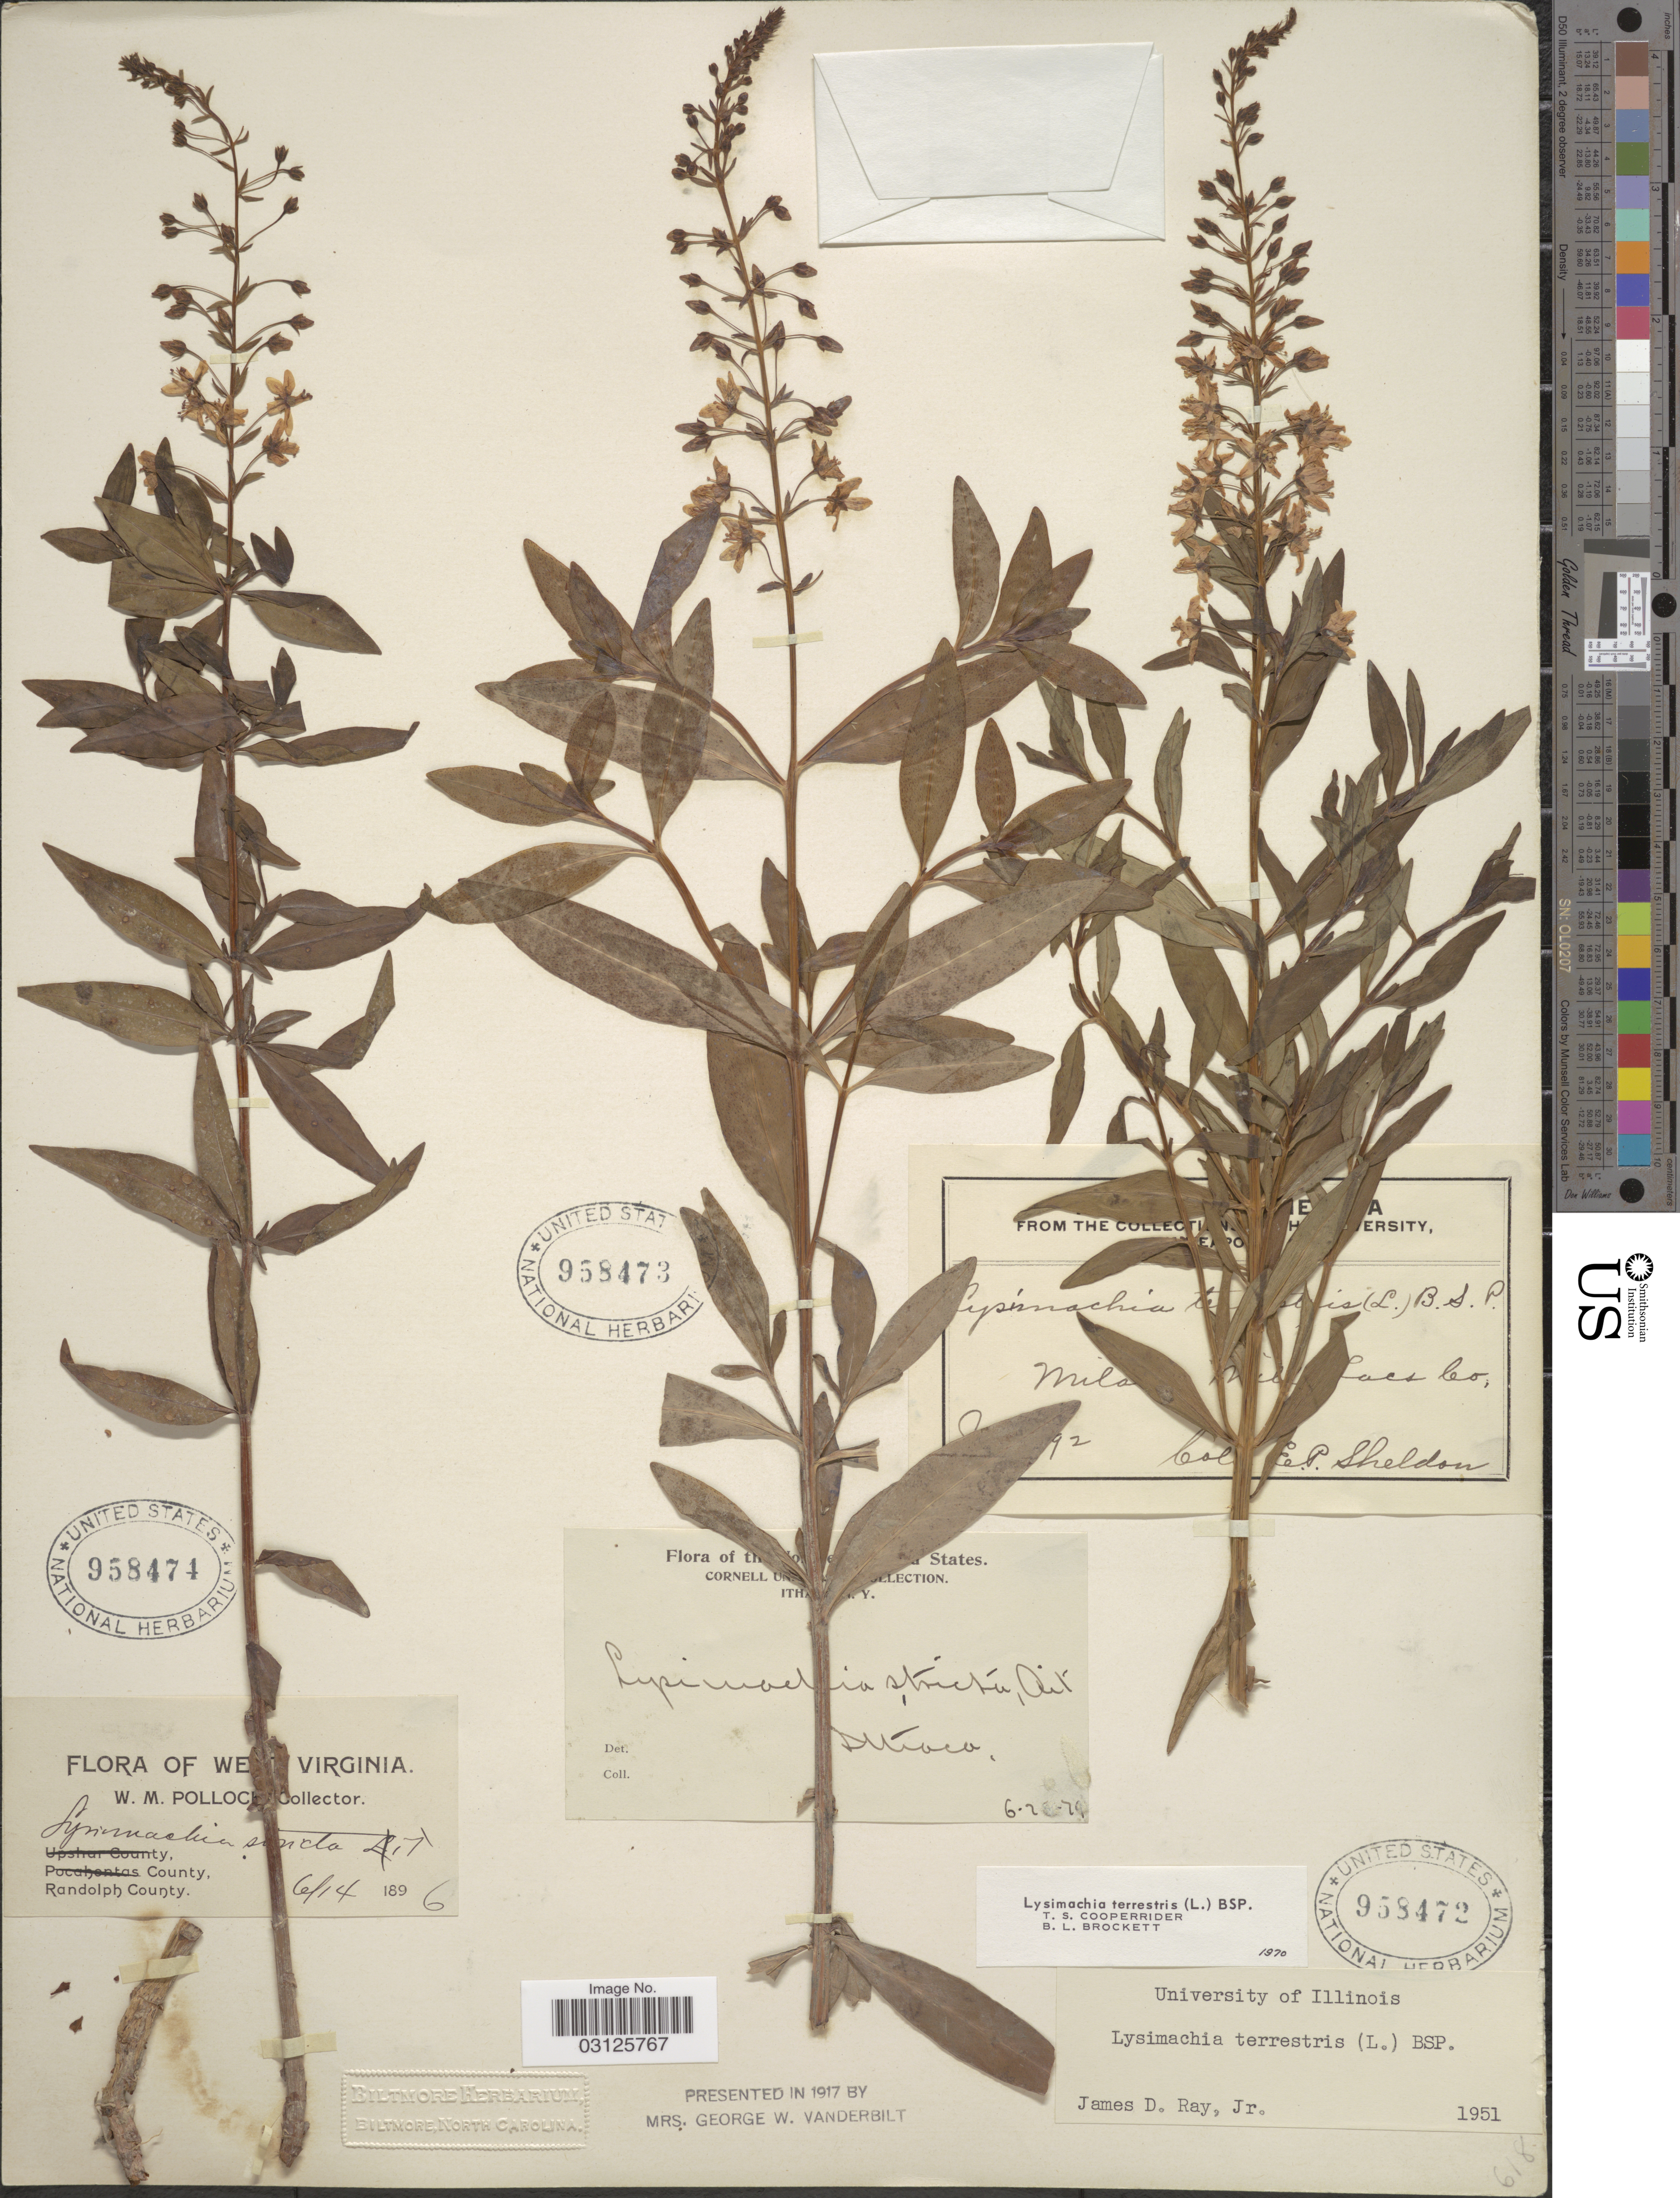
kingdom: Plantae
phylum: Tracheophyta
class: Magnoliopsida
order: Ericales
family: Primulaceae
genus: Lysimachia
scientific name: Lysimachia terrestris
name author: (L.) Britton, Stearns & Poggenb.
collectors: W. M. Pollock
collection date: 1896-06-14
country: United States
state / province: West Virginia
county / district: Randolph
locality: Randolph County.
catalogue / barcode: US 958474